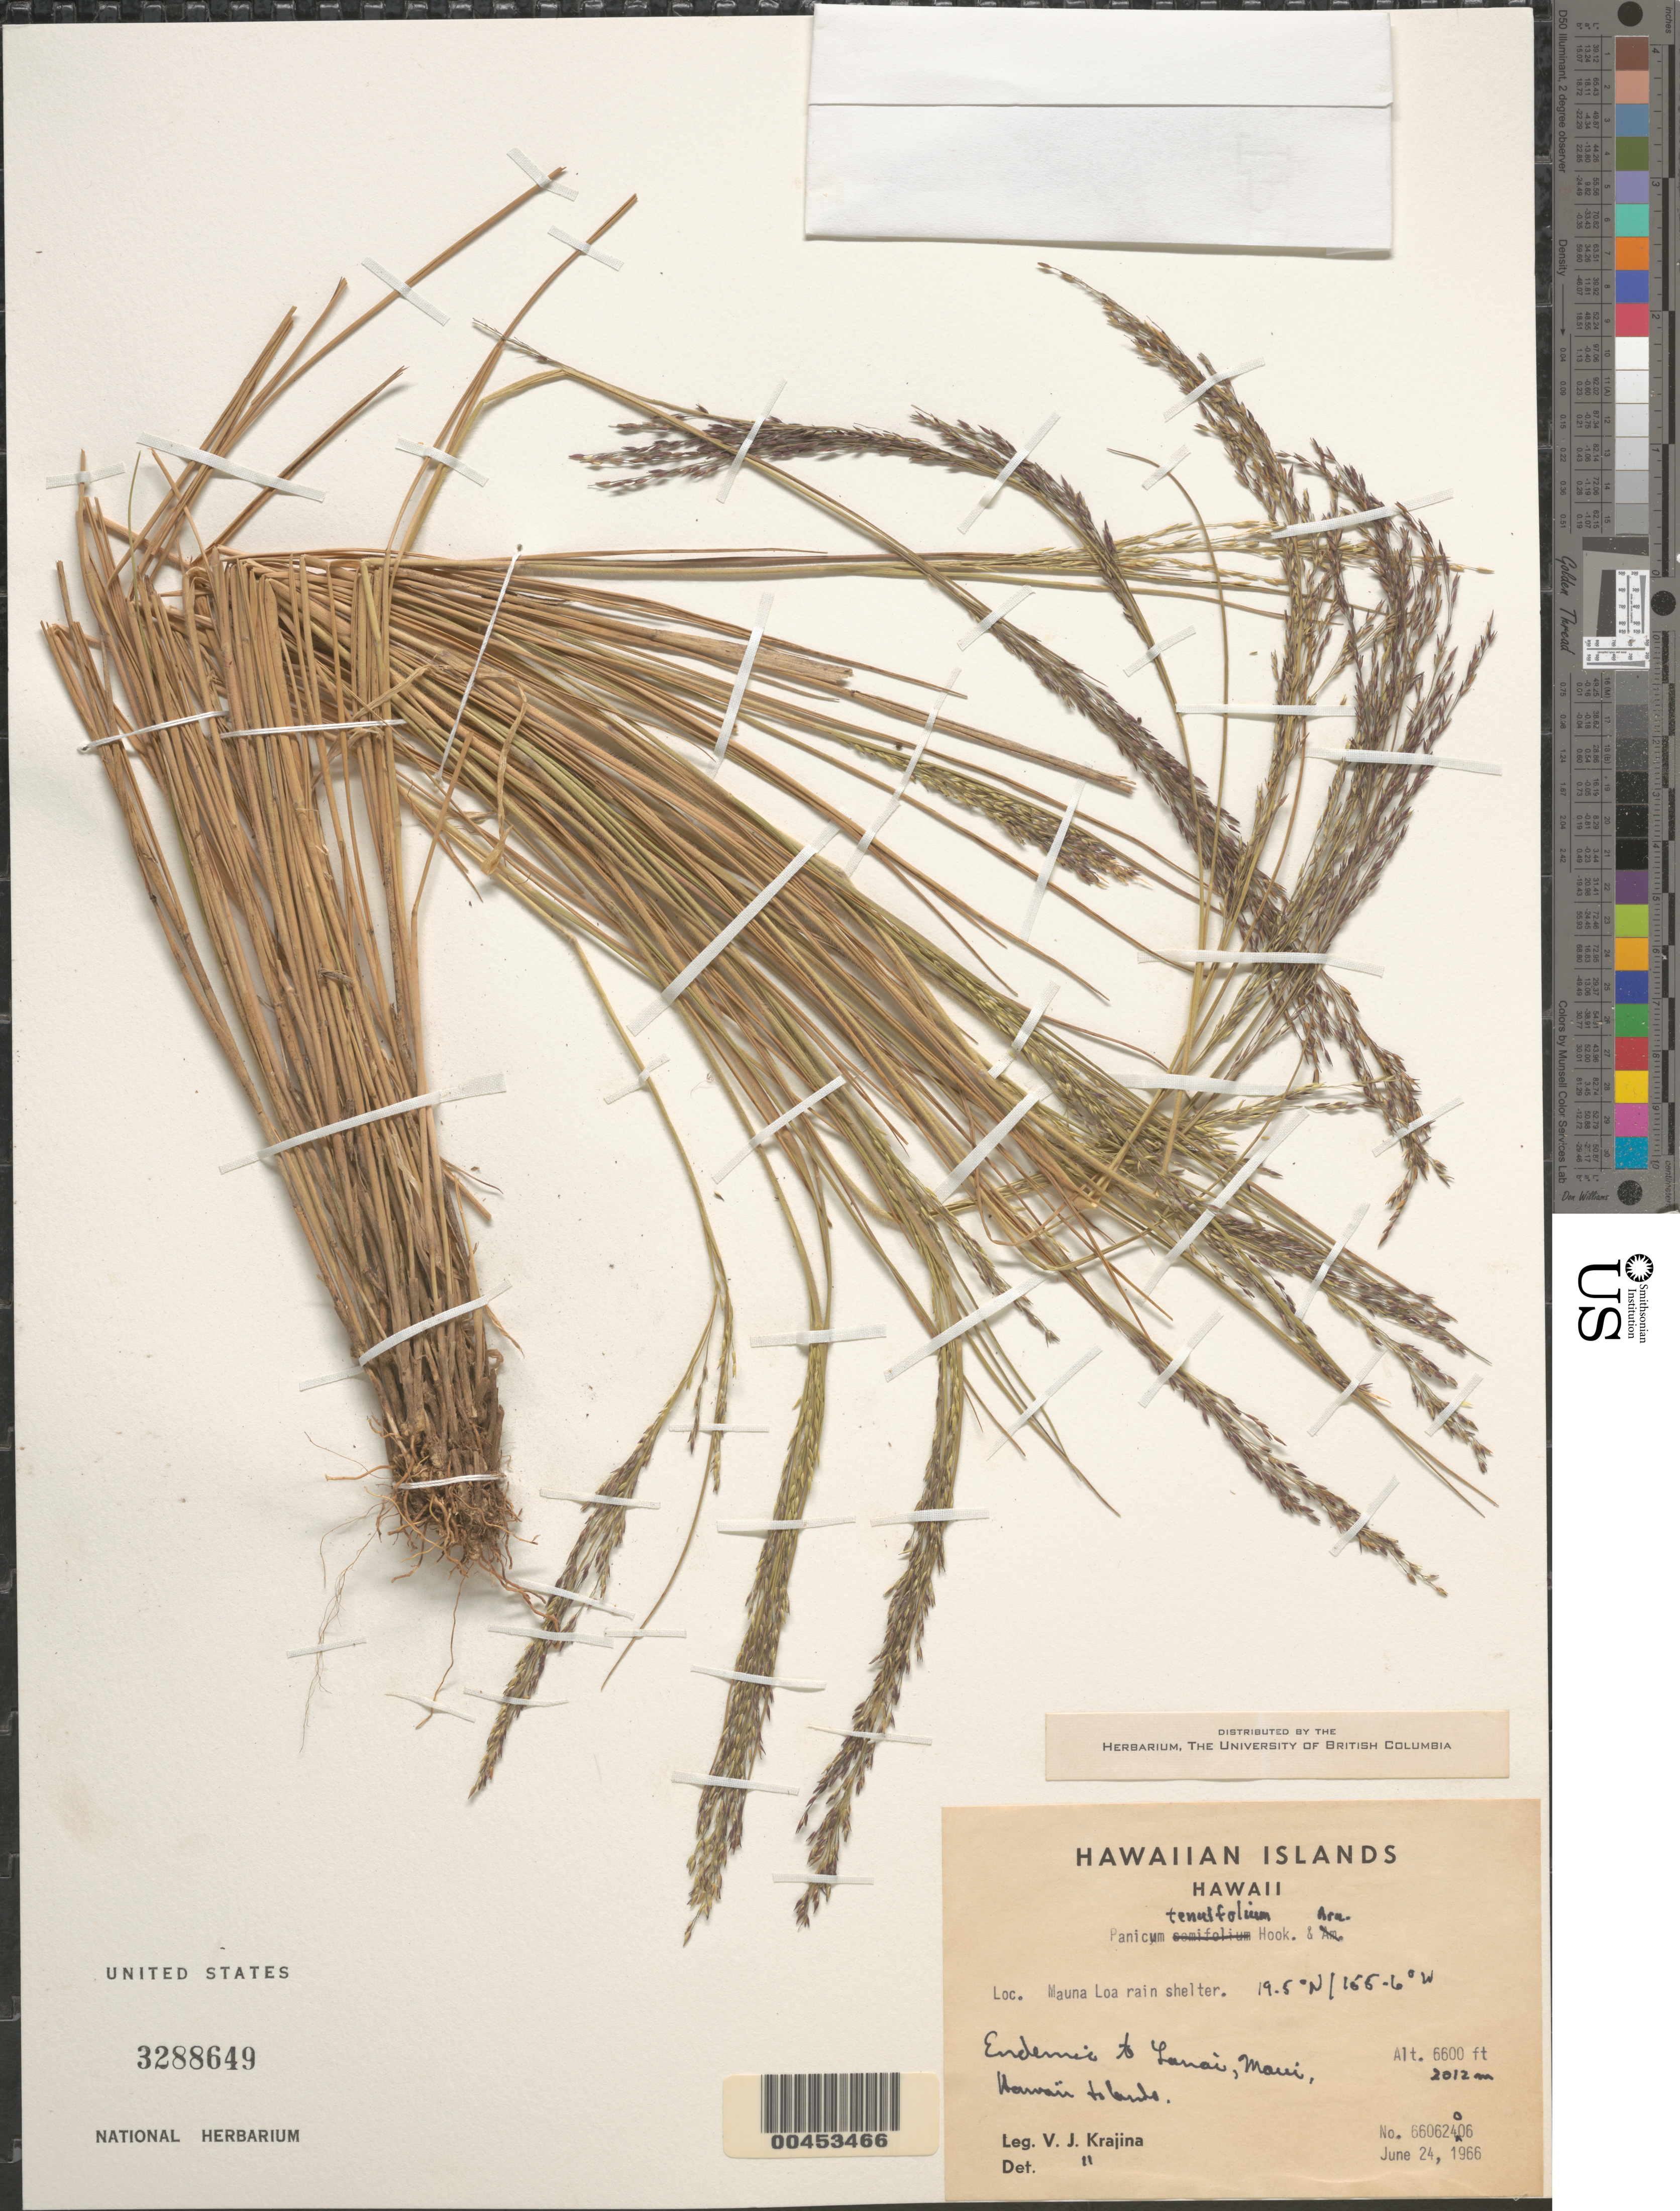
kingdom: Plantae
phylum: Tracheophyta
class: Liliopsida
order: Poales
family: Poaceae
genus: Panicum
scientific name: Panicum tenuifolium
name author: Hook. & Arn.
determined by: Krajina, V. J.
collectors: V. Krajina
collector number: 660624006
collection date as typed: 24 Jun 1966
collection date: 1966-06-24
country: United States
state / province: Hawaii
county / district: Hawaii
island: Hawaii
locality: Mauna Loa rain shelter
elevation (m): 2012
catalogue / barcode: US 3288649